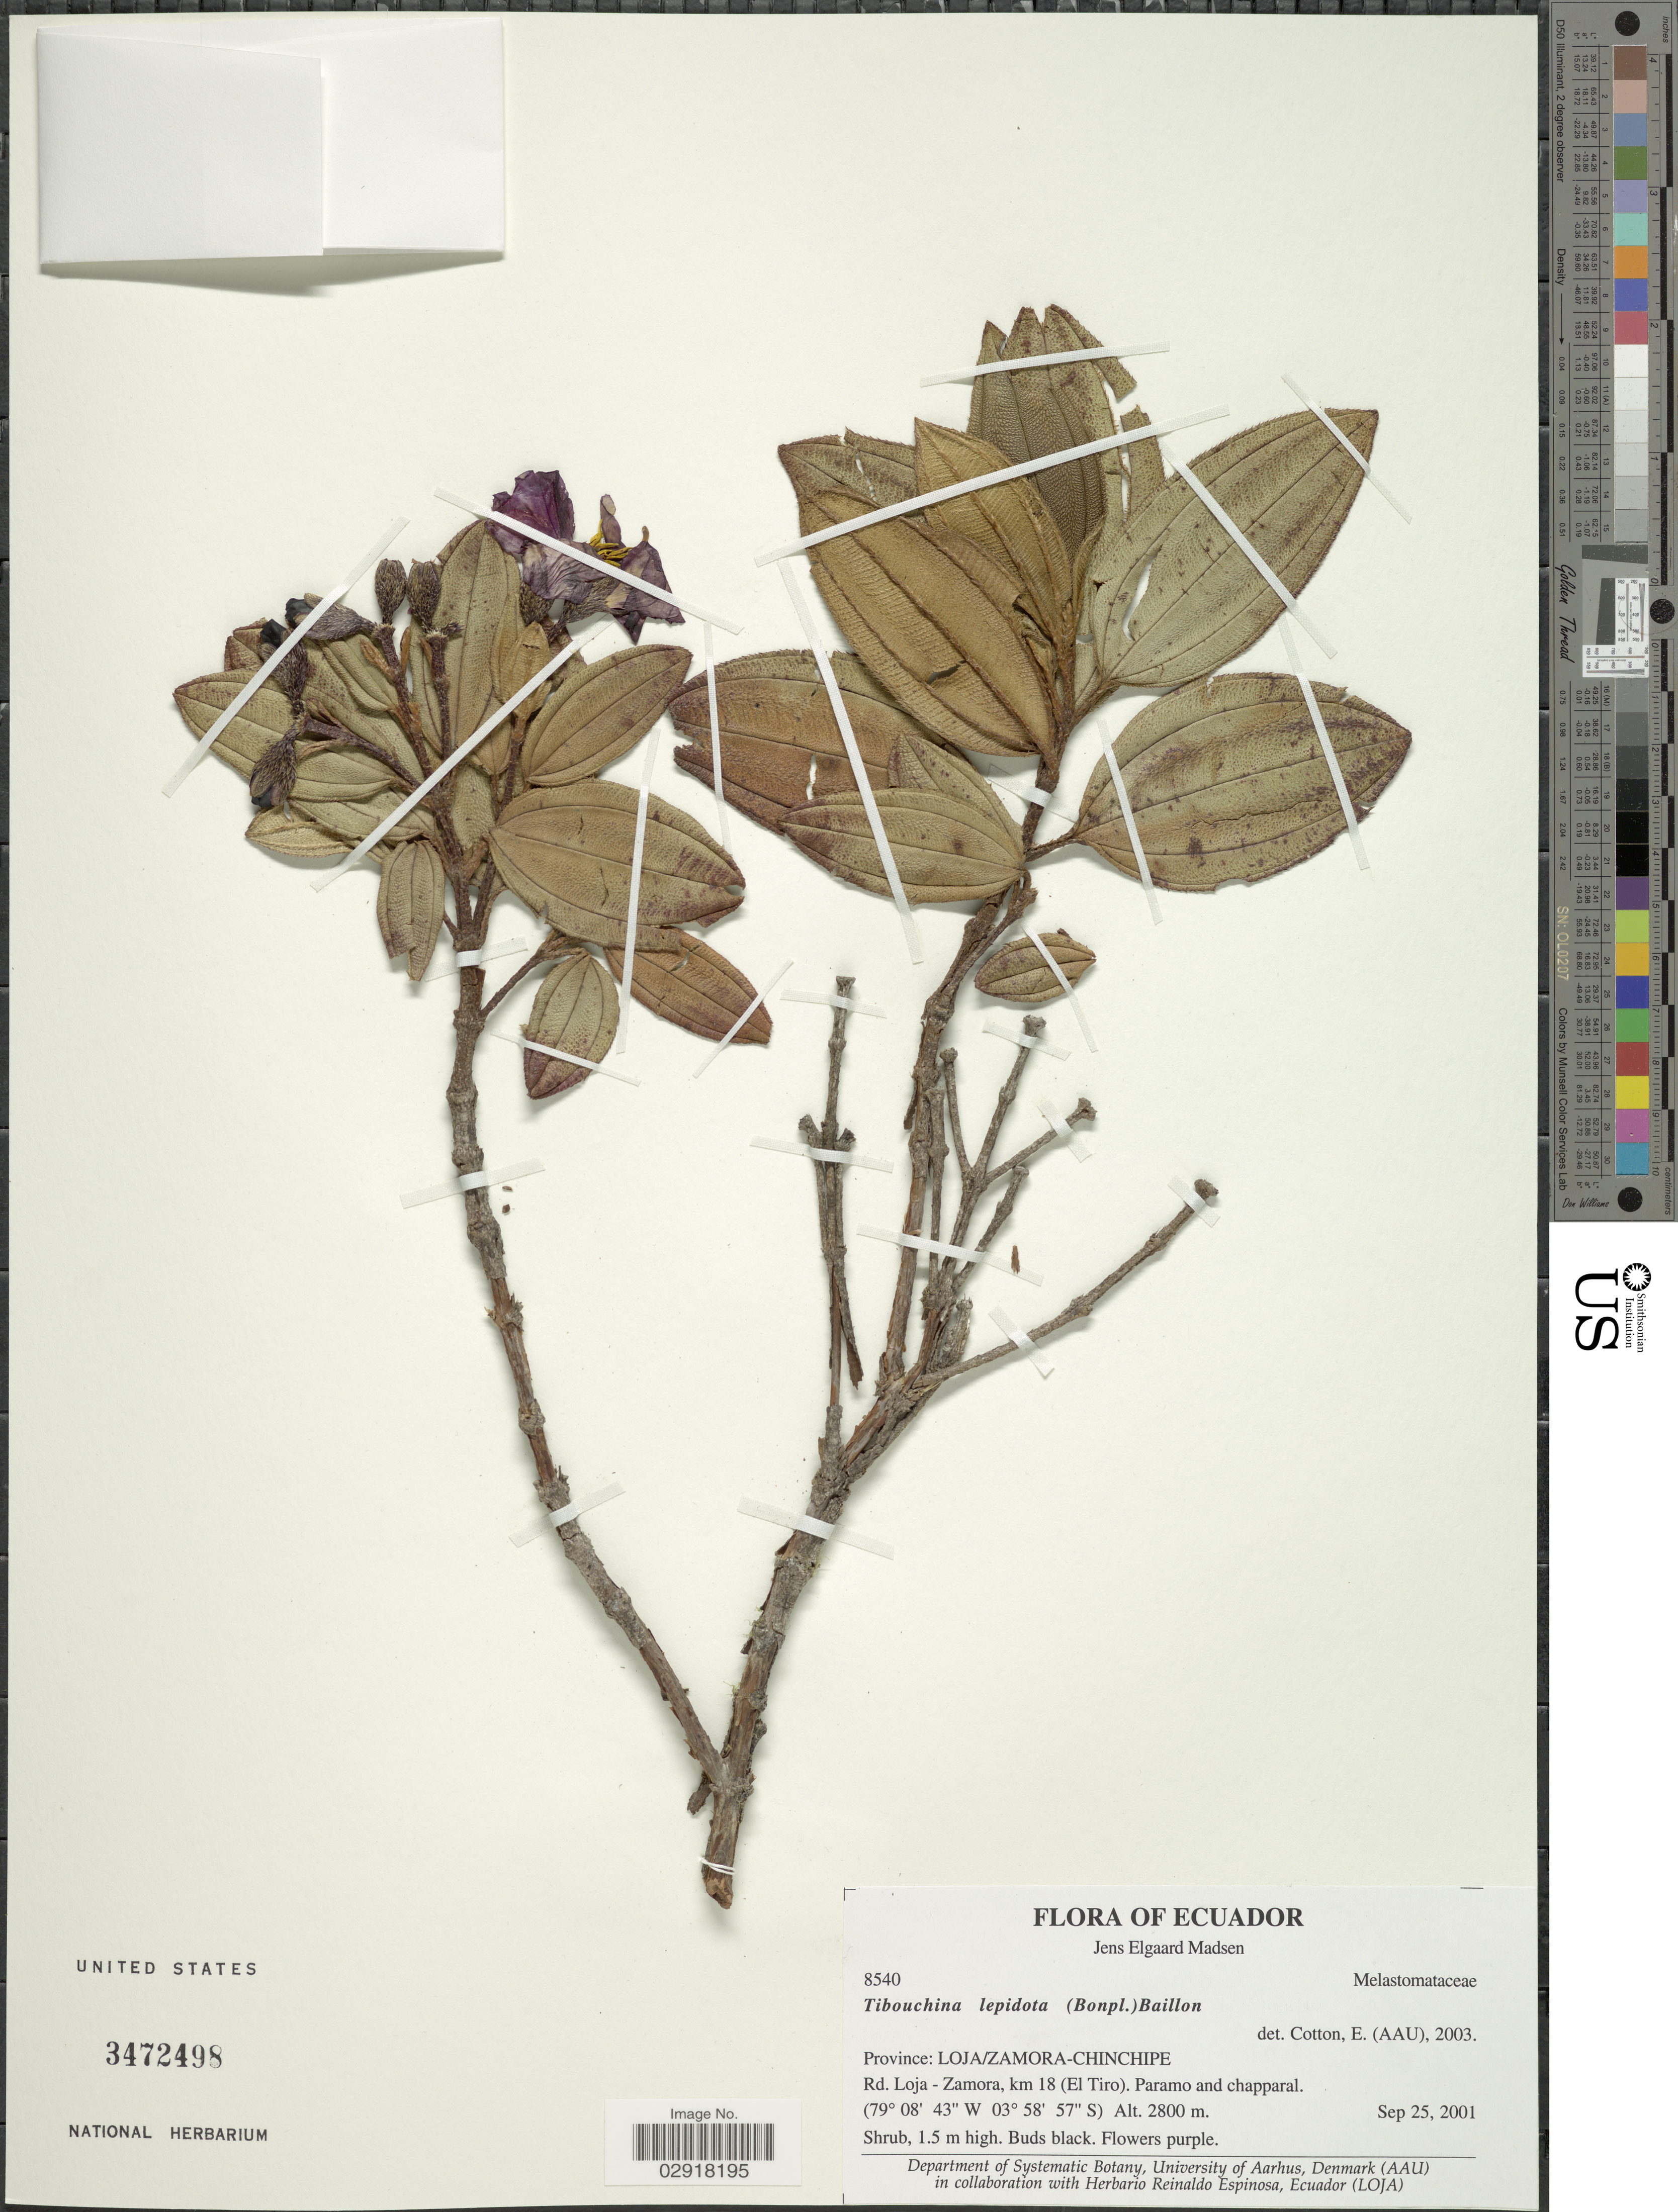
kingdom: Plantae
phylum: Tracheophyta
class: Magnoliopsida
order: Myrtales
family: Melastomataceae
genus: Andesanthus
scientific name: Andesanthus lepidotus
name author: (Humb. & Bonpl.) P.J.F. Guim. & Michelang.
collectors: J. E. Madsen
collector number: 8540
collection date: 2001-09-25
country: Ecuador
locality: Province: Loja/Zamora-Chinchipe. Rd. Loja - Zamora, km 18 (El Tiro).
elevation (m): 2800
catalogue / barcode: US 3472498